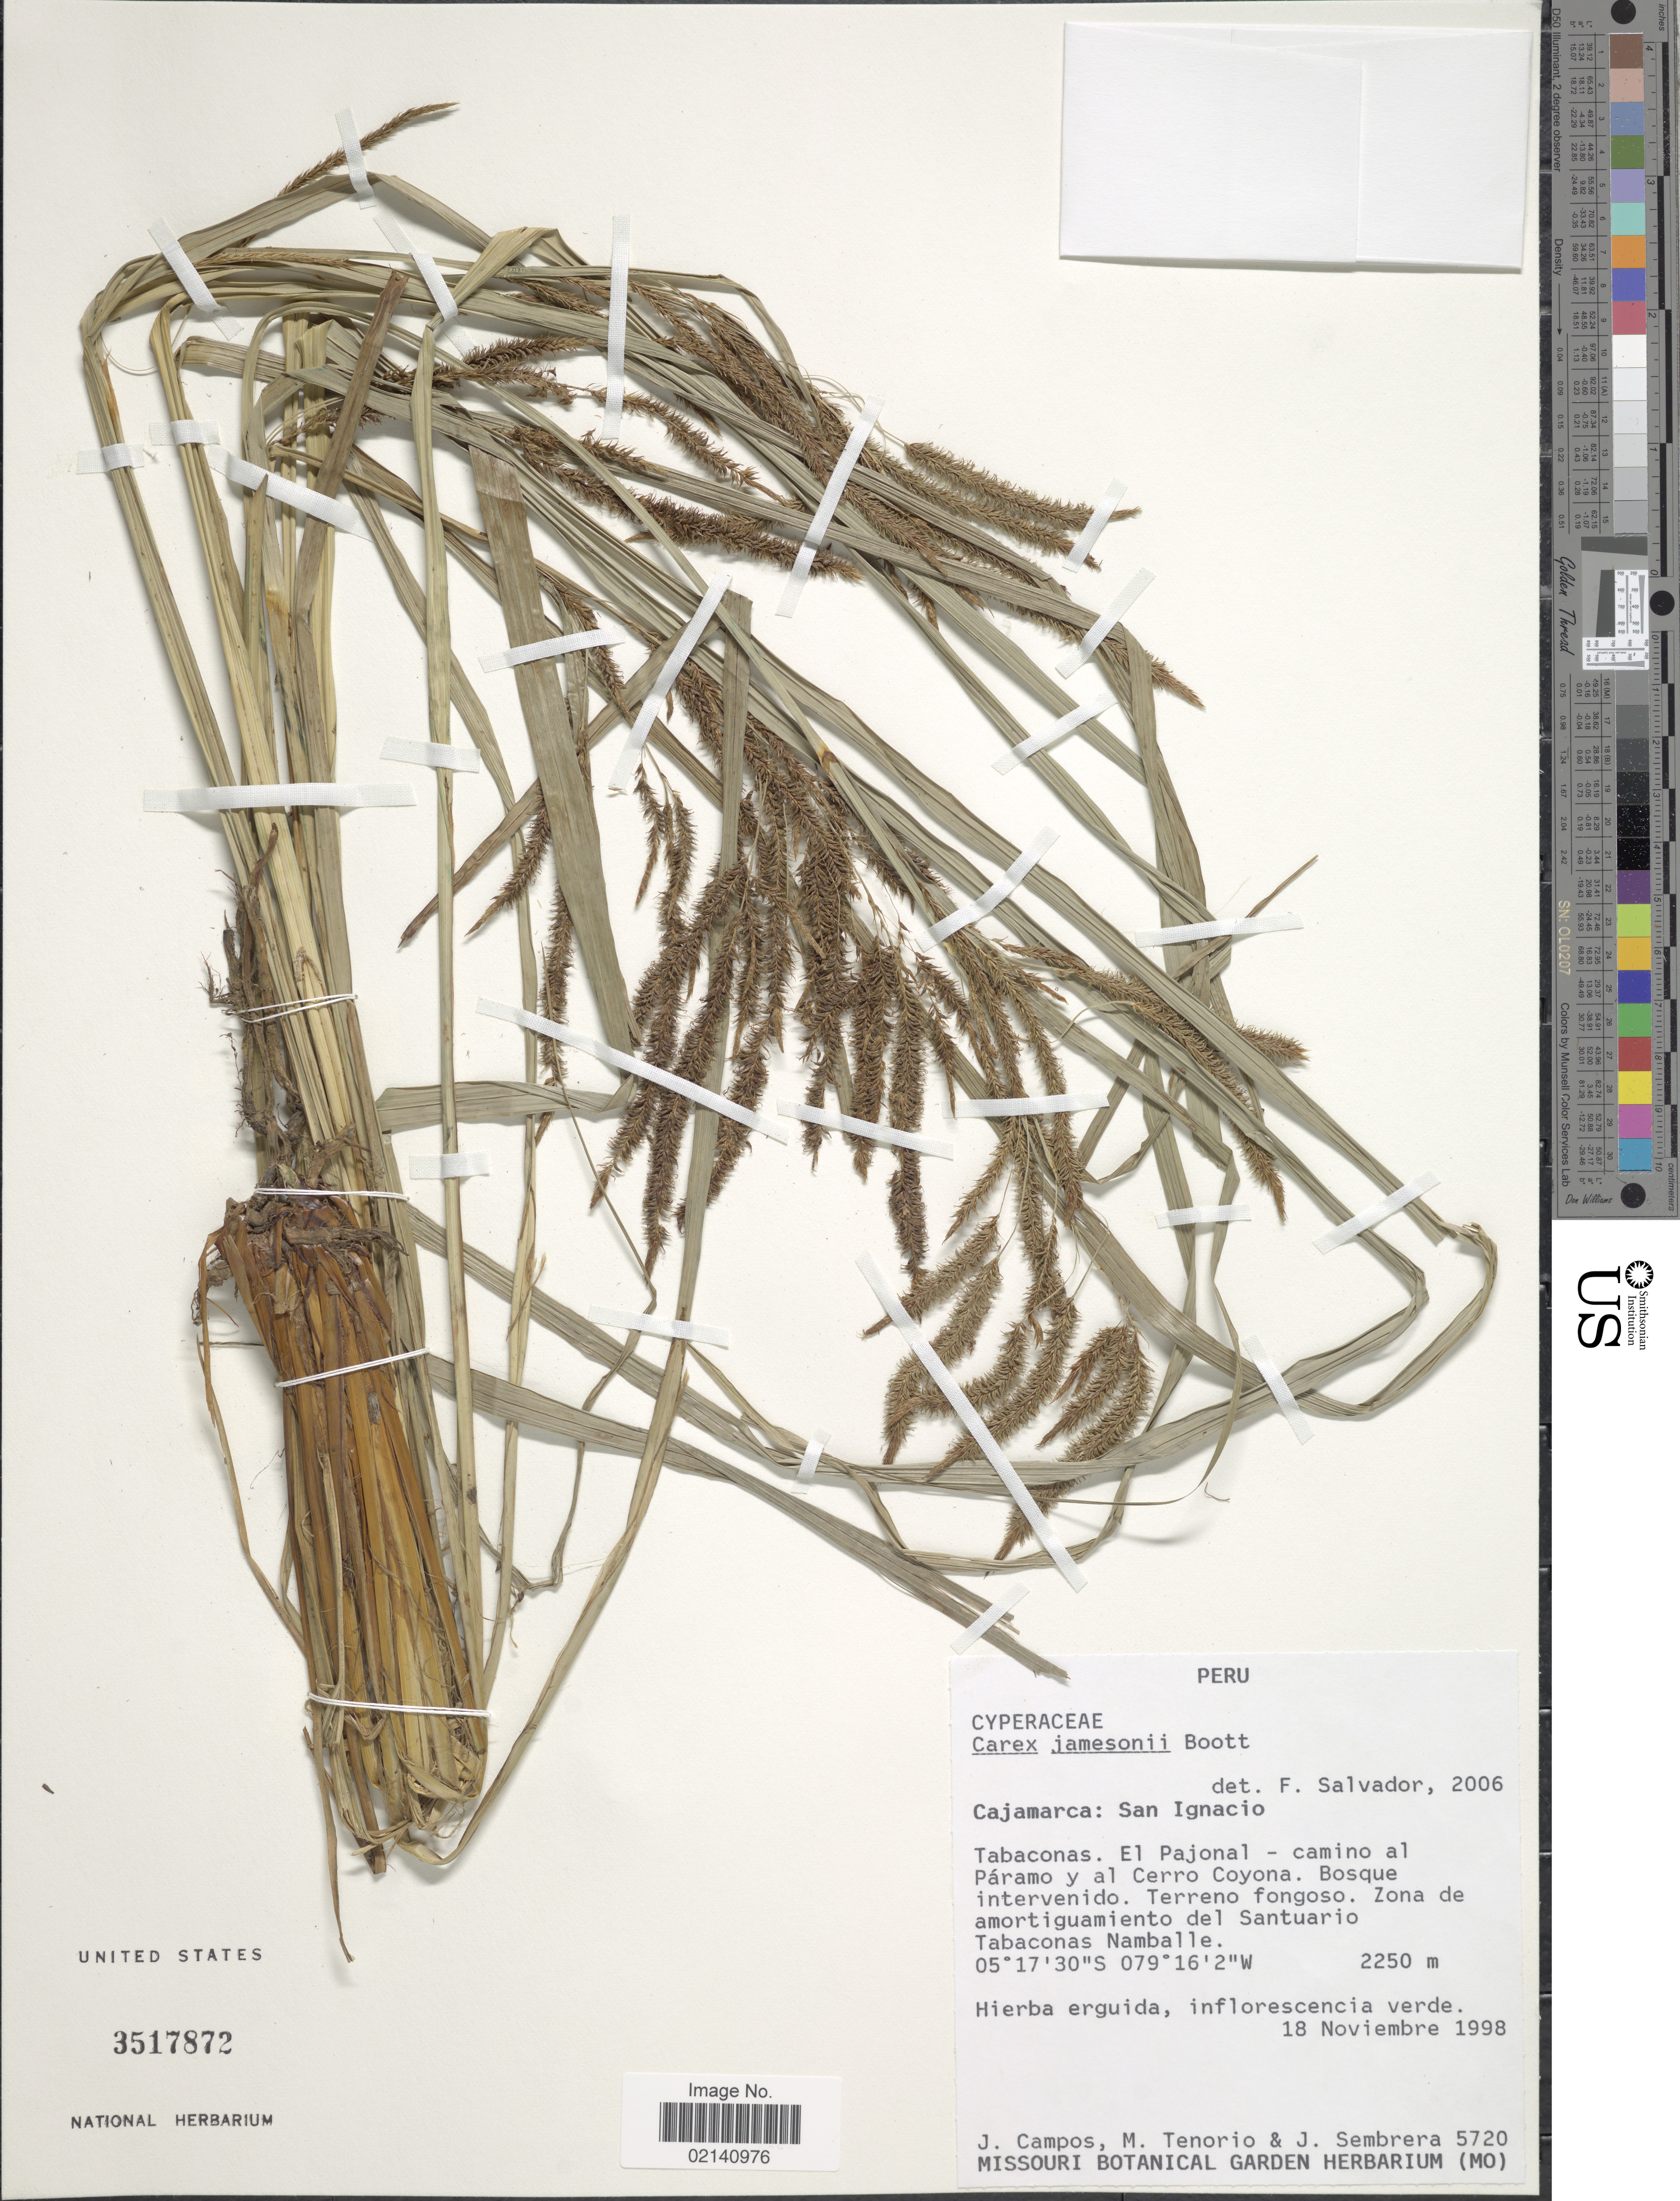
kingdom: Plantae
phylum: Tracheophyta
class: Liliopsida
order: Poales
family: Cyperaceae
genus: Carex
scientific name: Carex jamesonii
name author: Boott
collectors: J. Campos, M. Tenorio & J. Sembrera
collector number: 5720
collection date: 1998-11-18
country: Peru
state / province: Cajamarca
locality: Cajamarca: San Ignacio, Tabaconas, El Pajonal, camino al Paramo y al Cerro Coyona, Bosque intervenido, Terreno fongoso, Zona de amortiguamiento del Santuario Tabaconas Namballe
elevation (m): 2250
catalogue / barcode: US 3517872